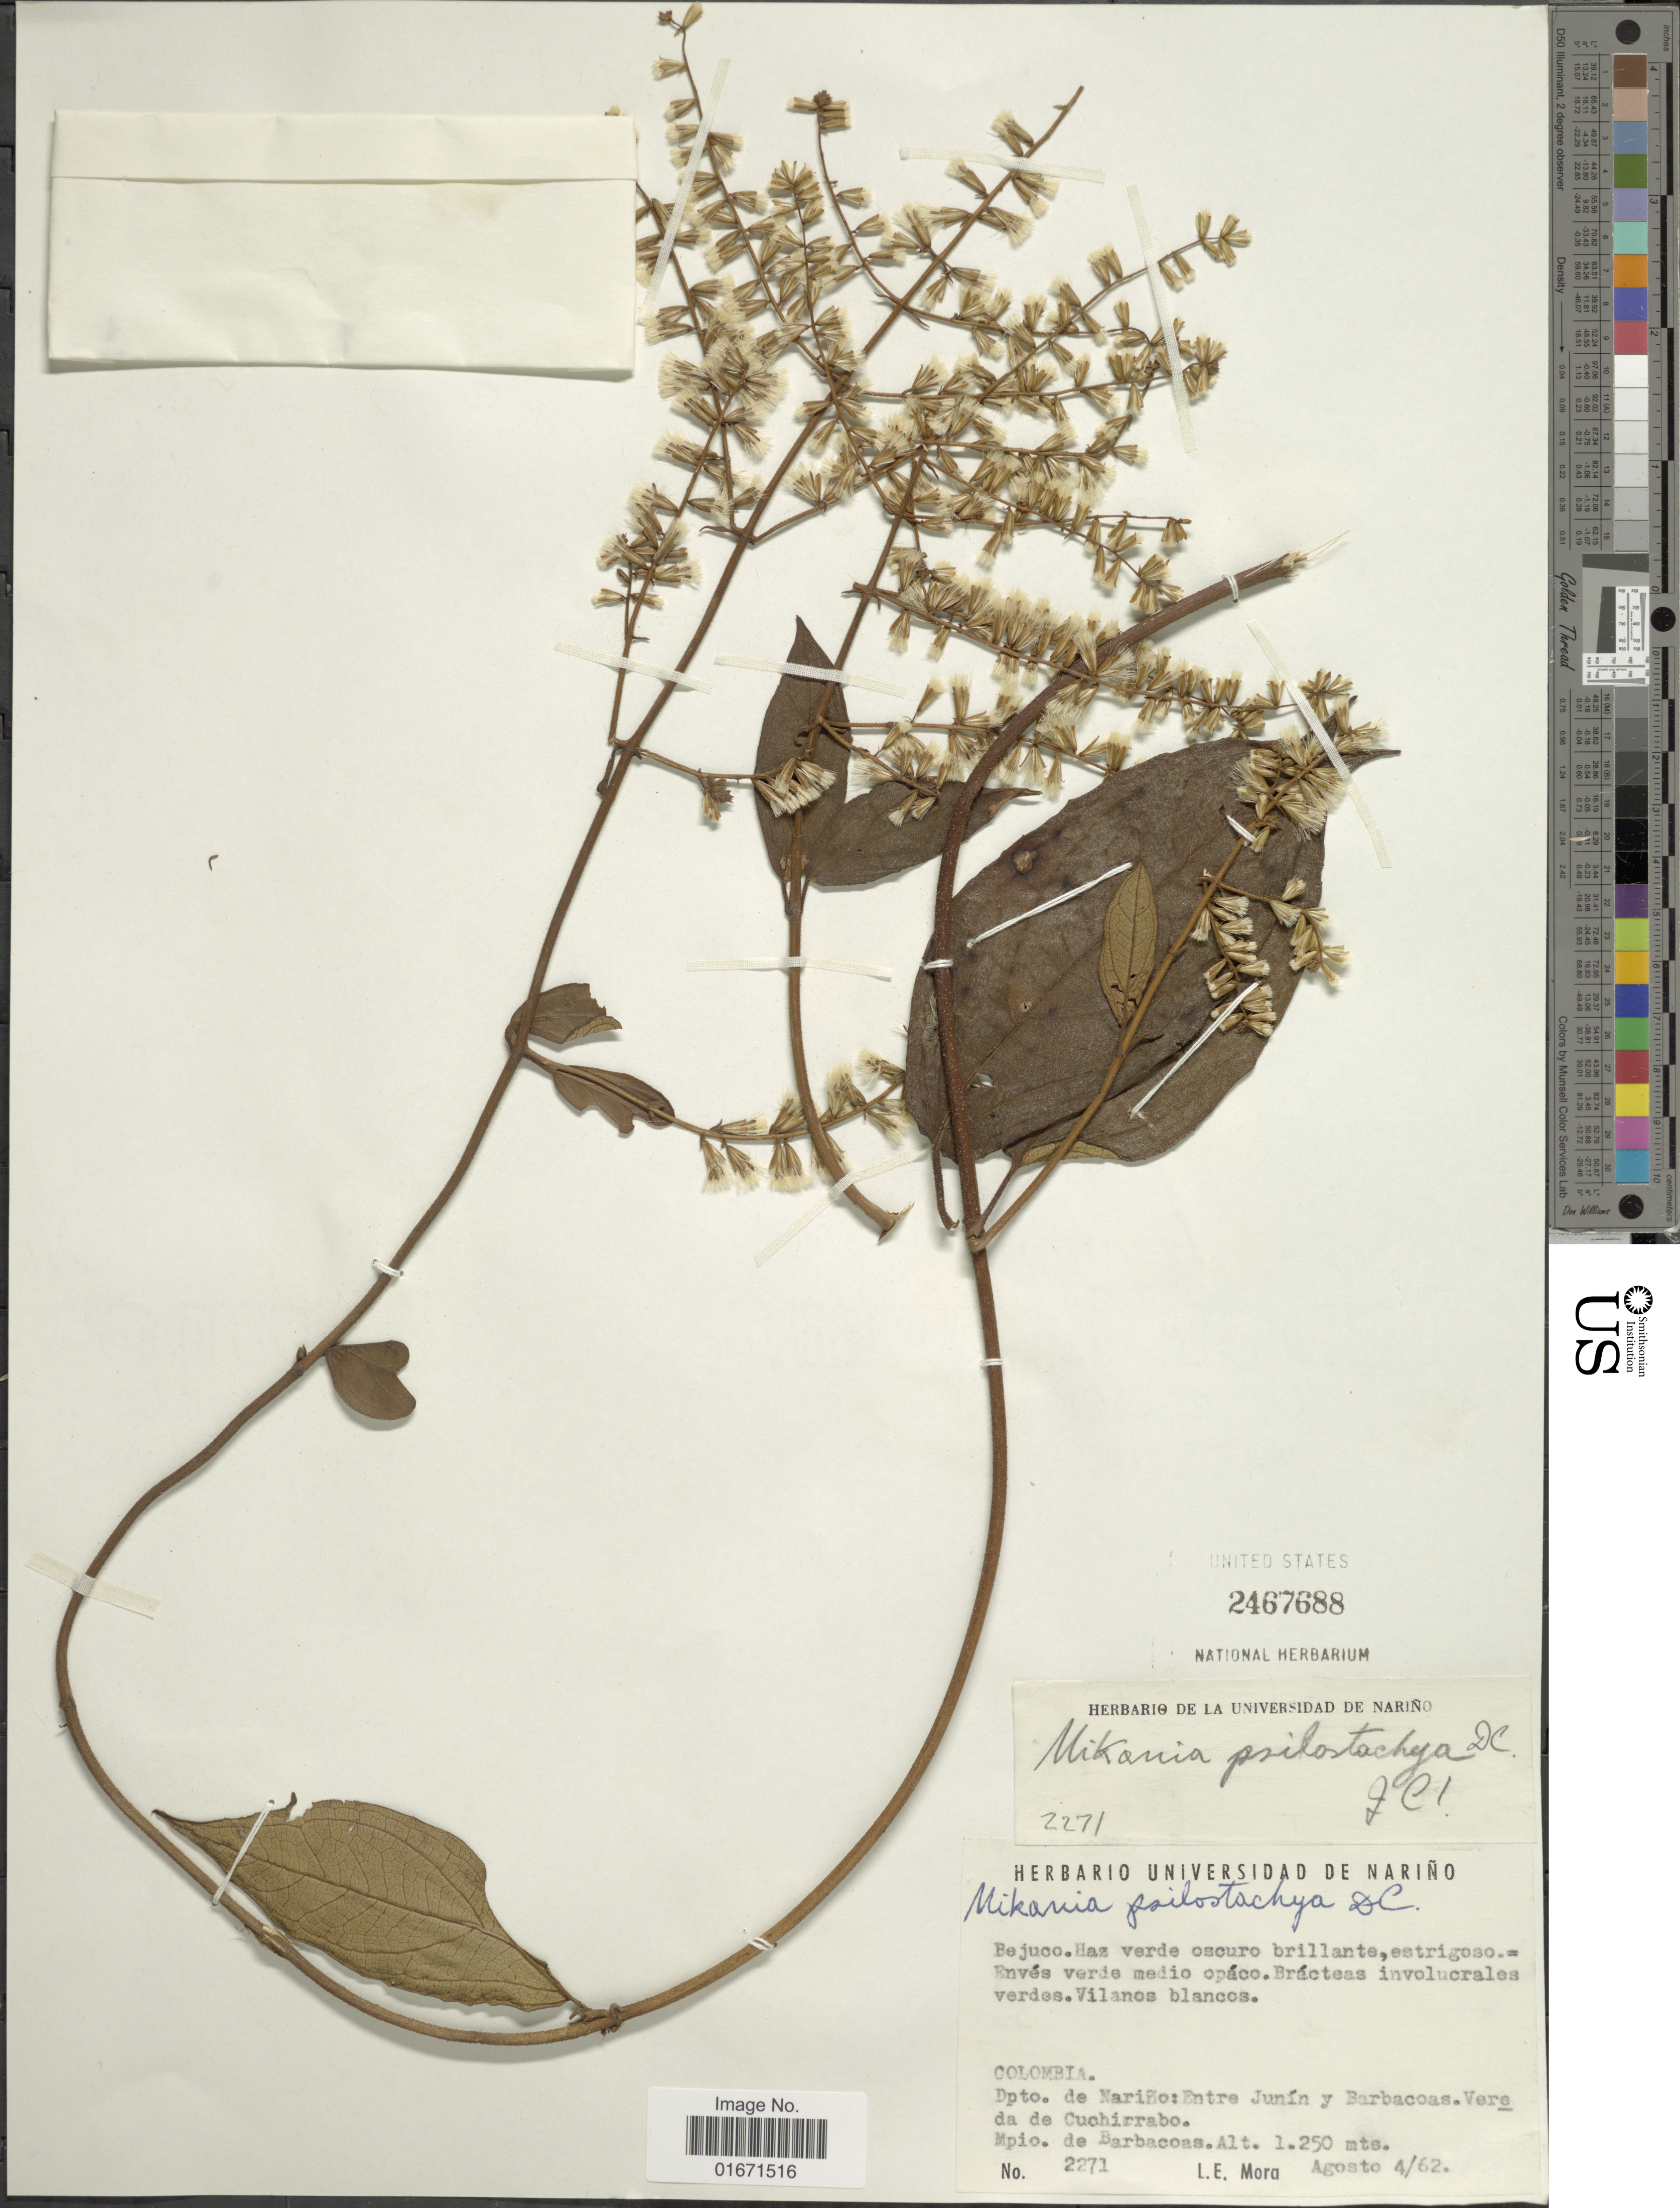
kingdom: Plantae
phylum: Tracheophyta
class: Magnoliopsida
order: Asterales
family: Asteraceae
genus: Mikania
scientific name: Mikania psilostachya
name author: DC.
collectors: L. Mora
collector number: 2271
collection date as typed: Transcribed d/m/y: 4/8/62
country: Colombia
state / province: Nariño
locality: Colombia. Dpto. de Nariño: Entre Junín y Barbacoas. Vereda de Cuchirrabo. Mpio. de Barbacoas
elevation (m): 1250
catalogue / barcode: US 2467688